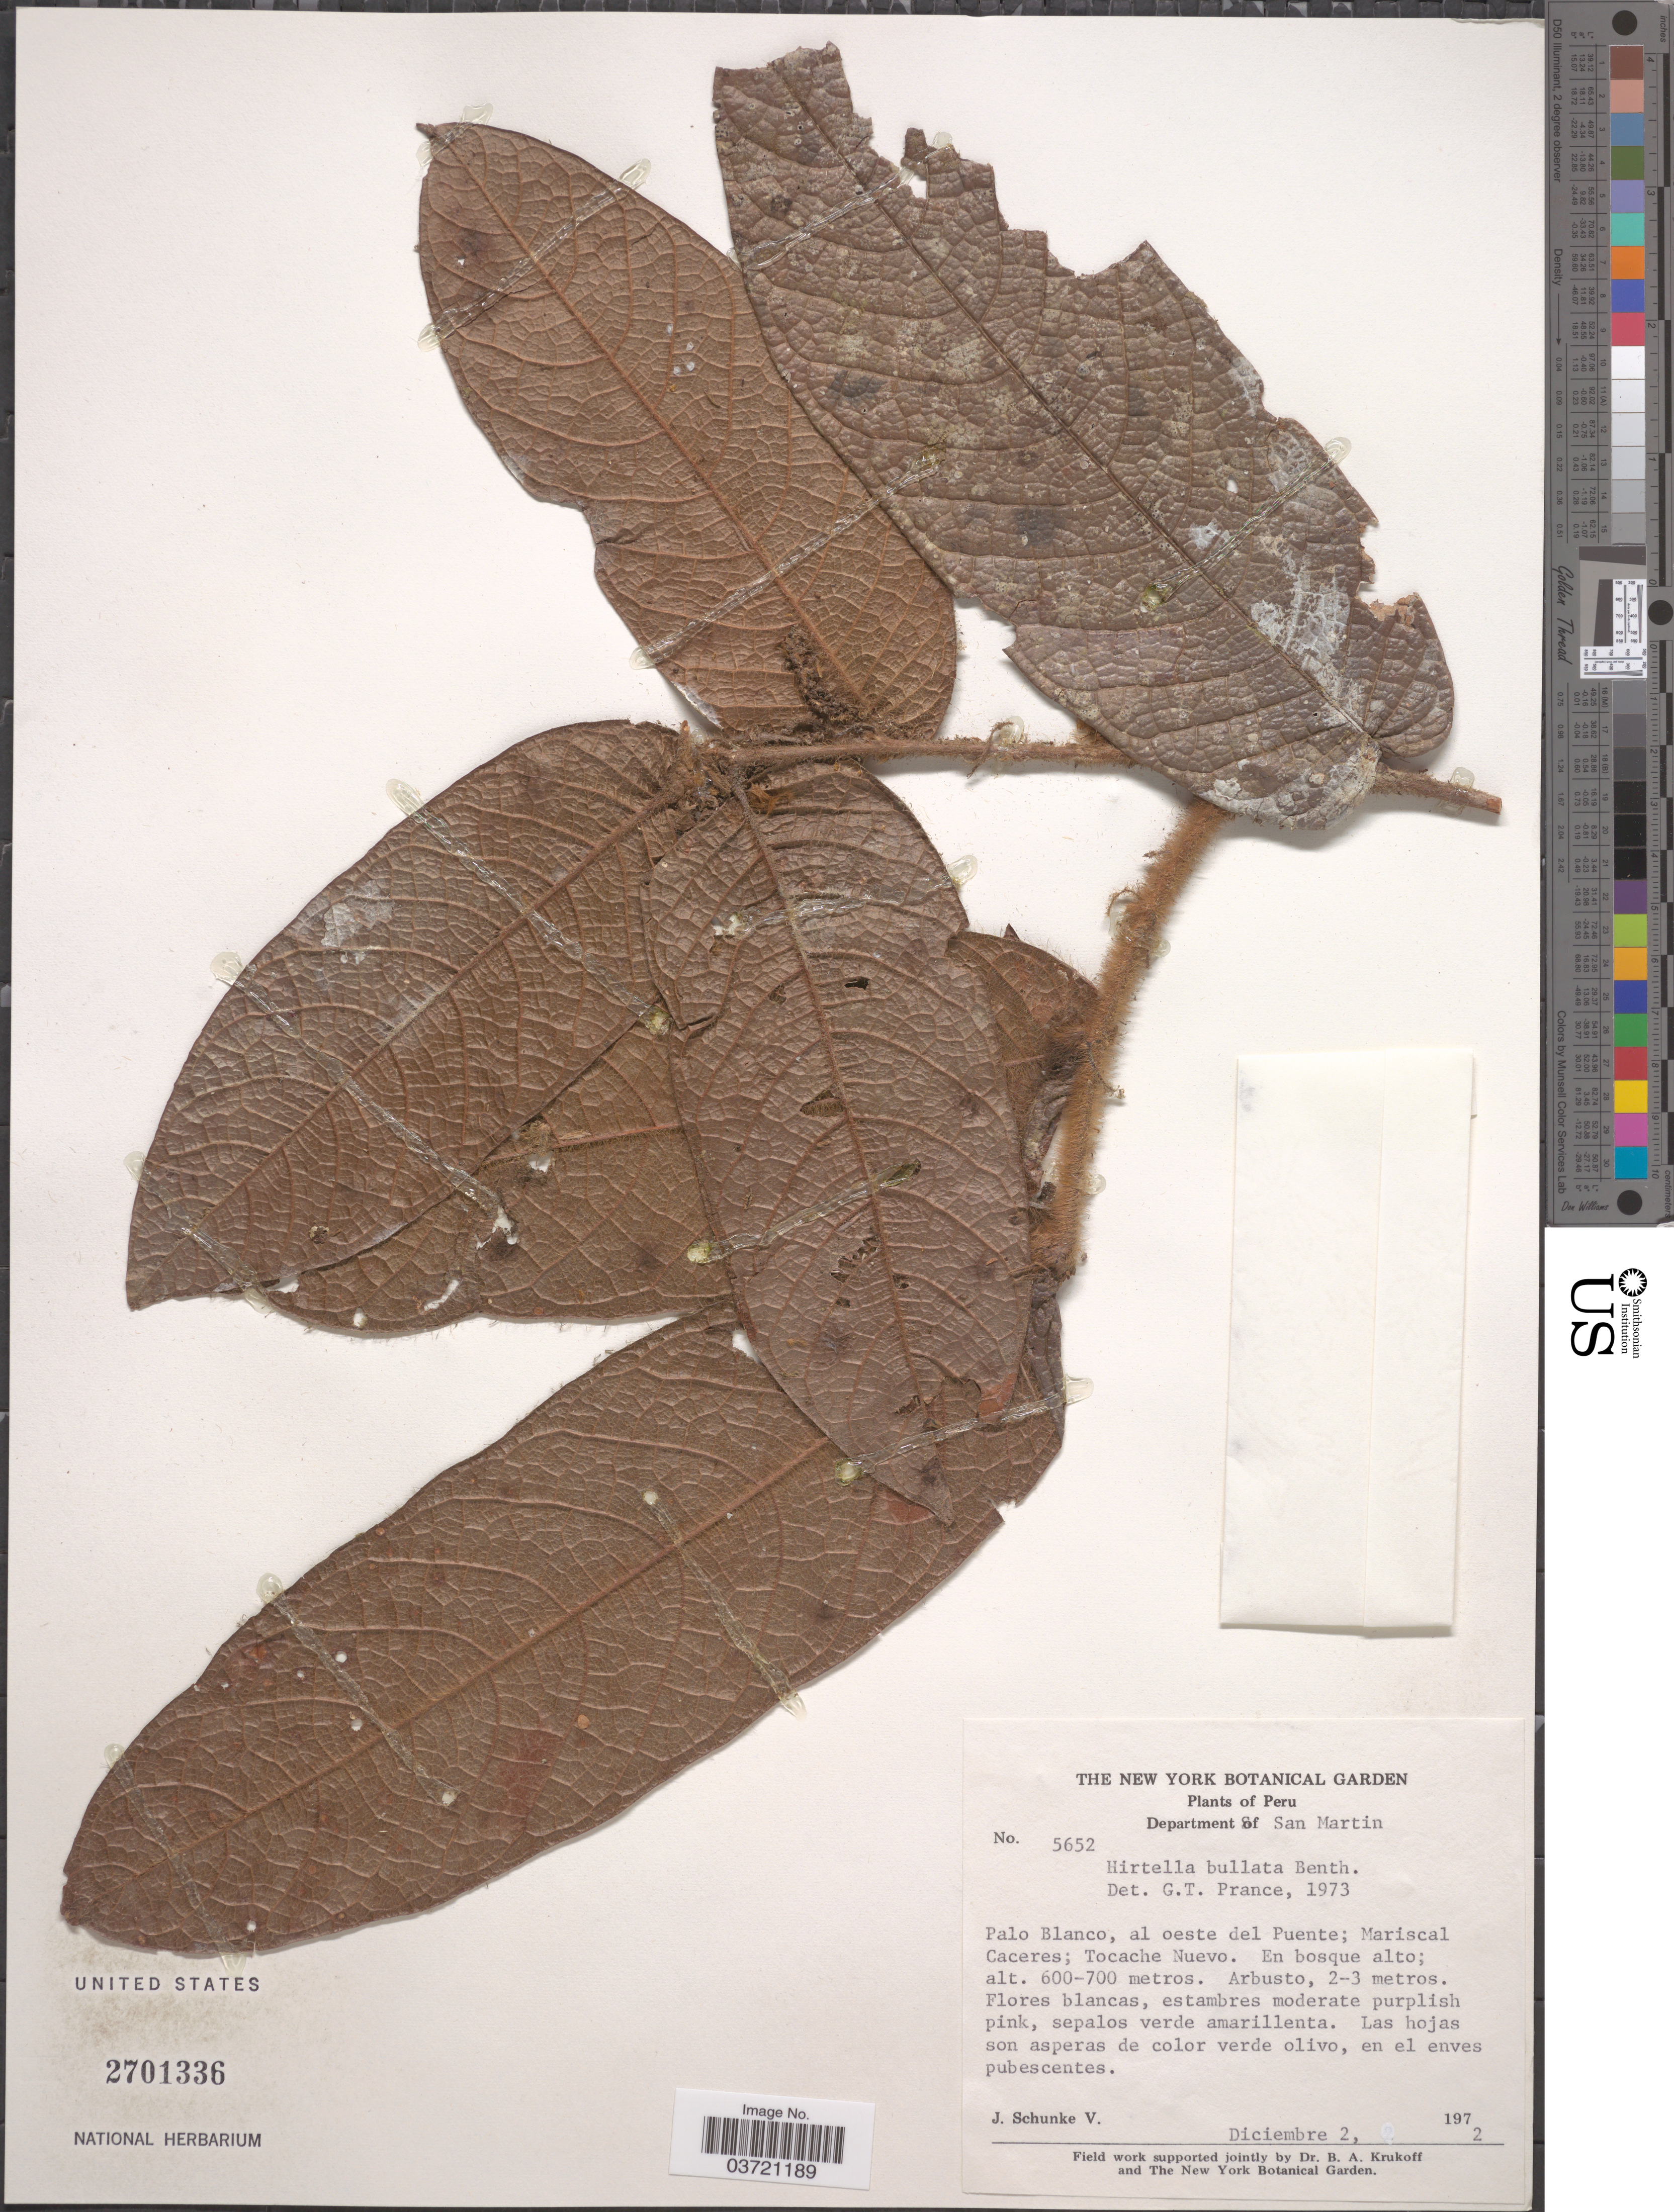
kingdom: Plantae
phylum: Tracheophyta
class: Magnoliopsida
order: Malpighiales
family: Chrysobalanaceae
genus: Hirtella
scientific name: Hirtella bullata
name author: Benth.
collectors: J. Schunke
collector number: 5652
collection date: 1972-12-02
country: Peru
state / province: San Martín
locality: Department of San Martin. Palo Blanco, al oeste del Puente; Mariscal Caceres; Tocache Nuevo.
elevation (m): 600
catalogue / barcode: US 2701336